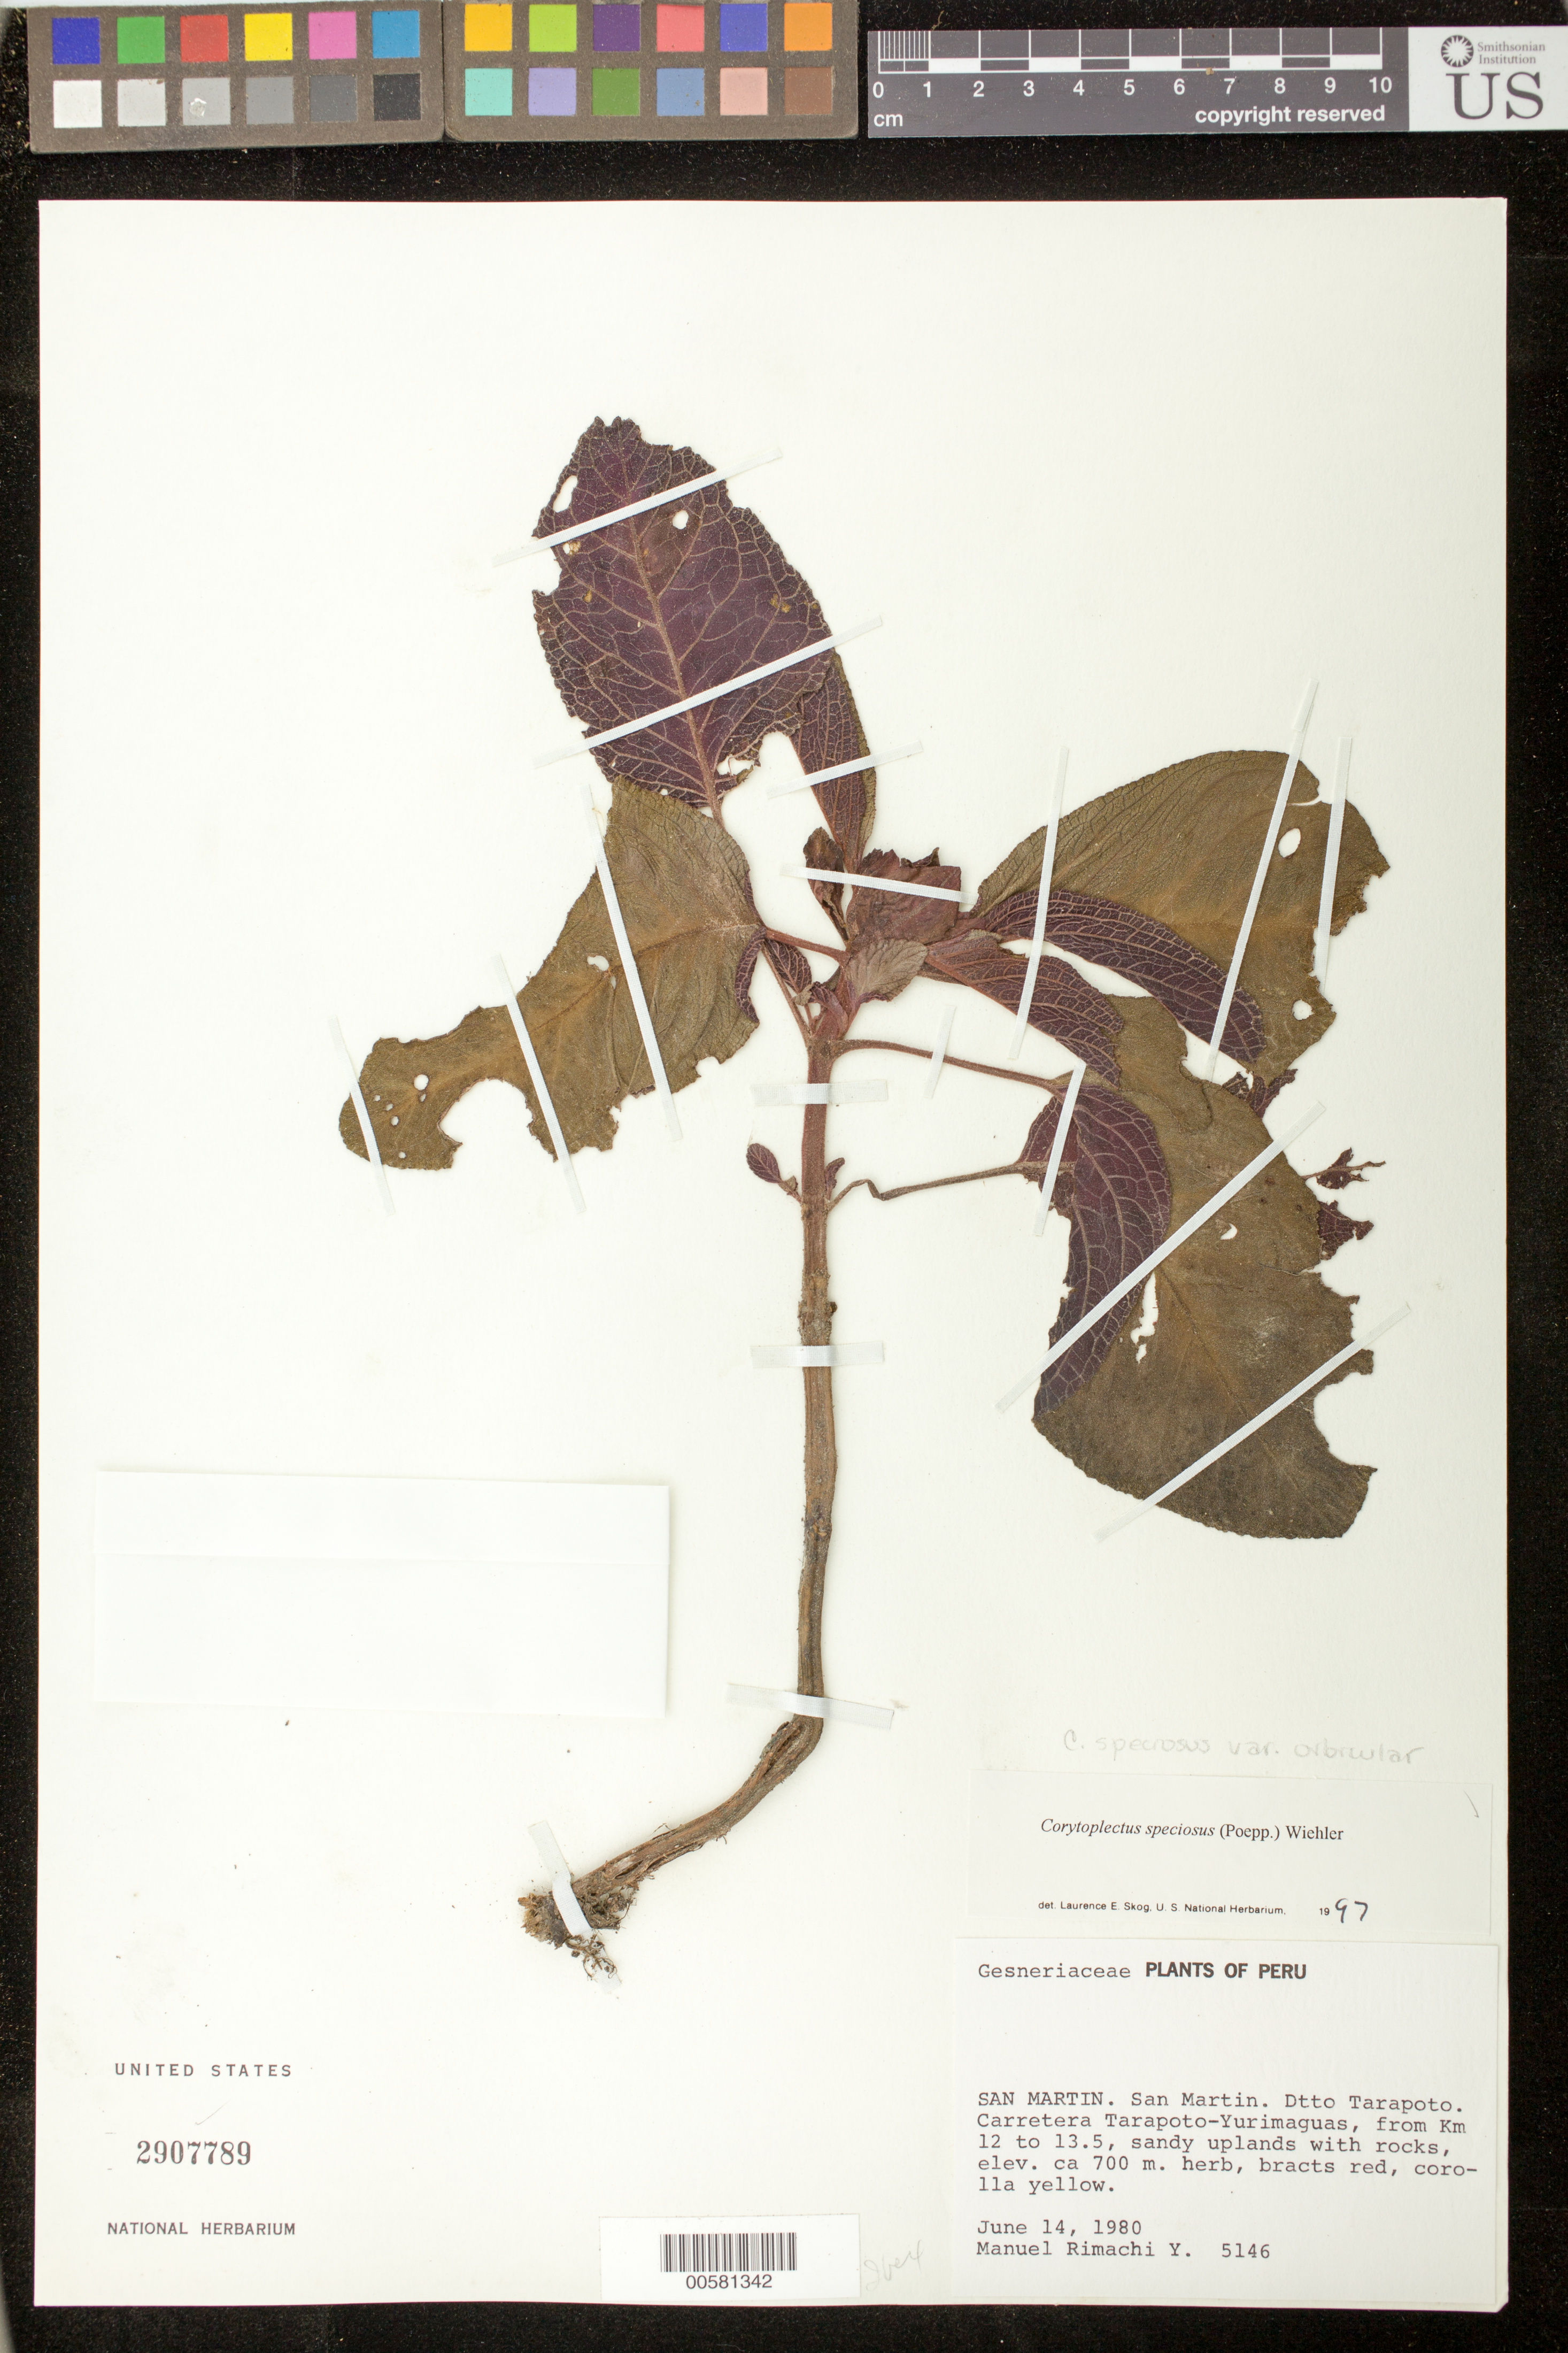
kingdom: Plantae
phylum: Tracheophyta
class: Magnoliopsida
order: Lamiales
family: Gesneriaceae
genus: Corytoplectus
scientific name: Corytoplectus speciosus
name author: (Poepp.) Wiehler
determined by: Skog, Laurence E.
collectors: M. Rimachi Y.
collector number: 5146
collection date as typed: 14 Jun 1980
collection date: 1980-06-14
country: Peru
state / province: San Martín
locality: Prov. San Martin, Dtto. Tarapoto; Carretera Tarapoto - Yurimaguas, from Km 12 to 13.5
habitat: Sandy uplands with rocks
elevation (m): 700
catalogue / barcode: US 2907789